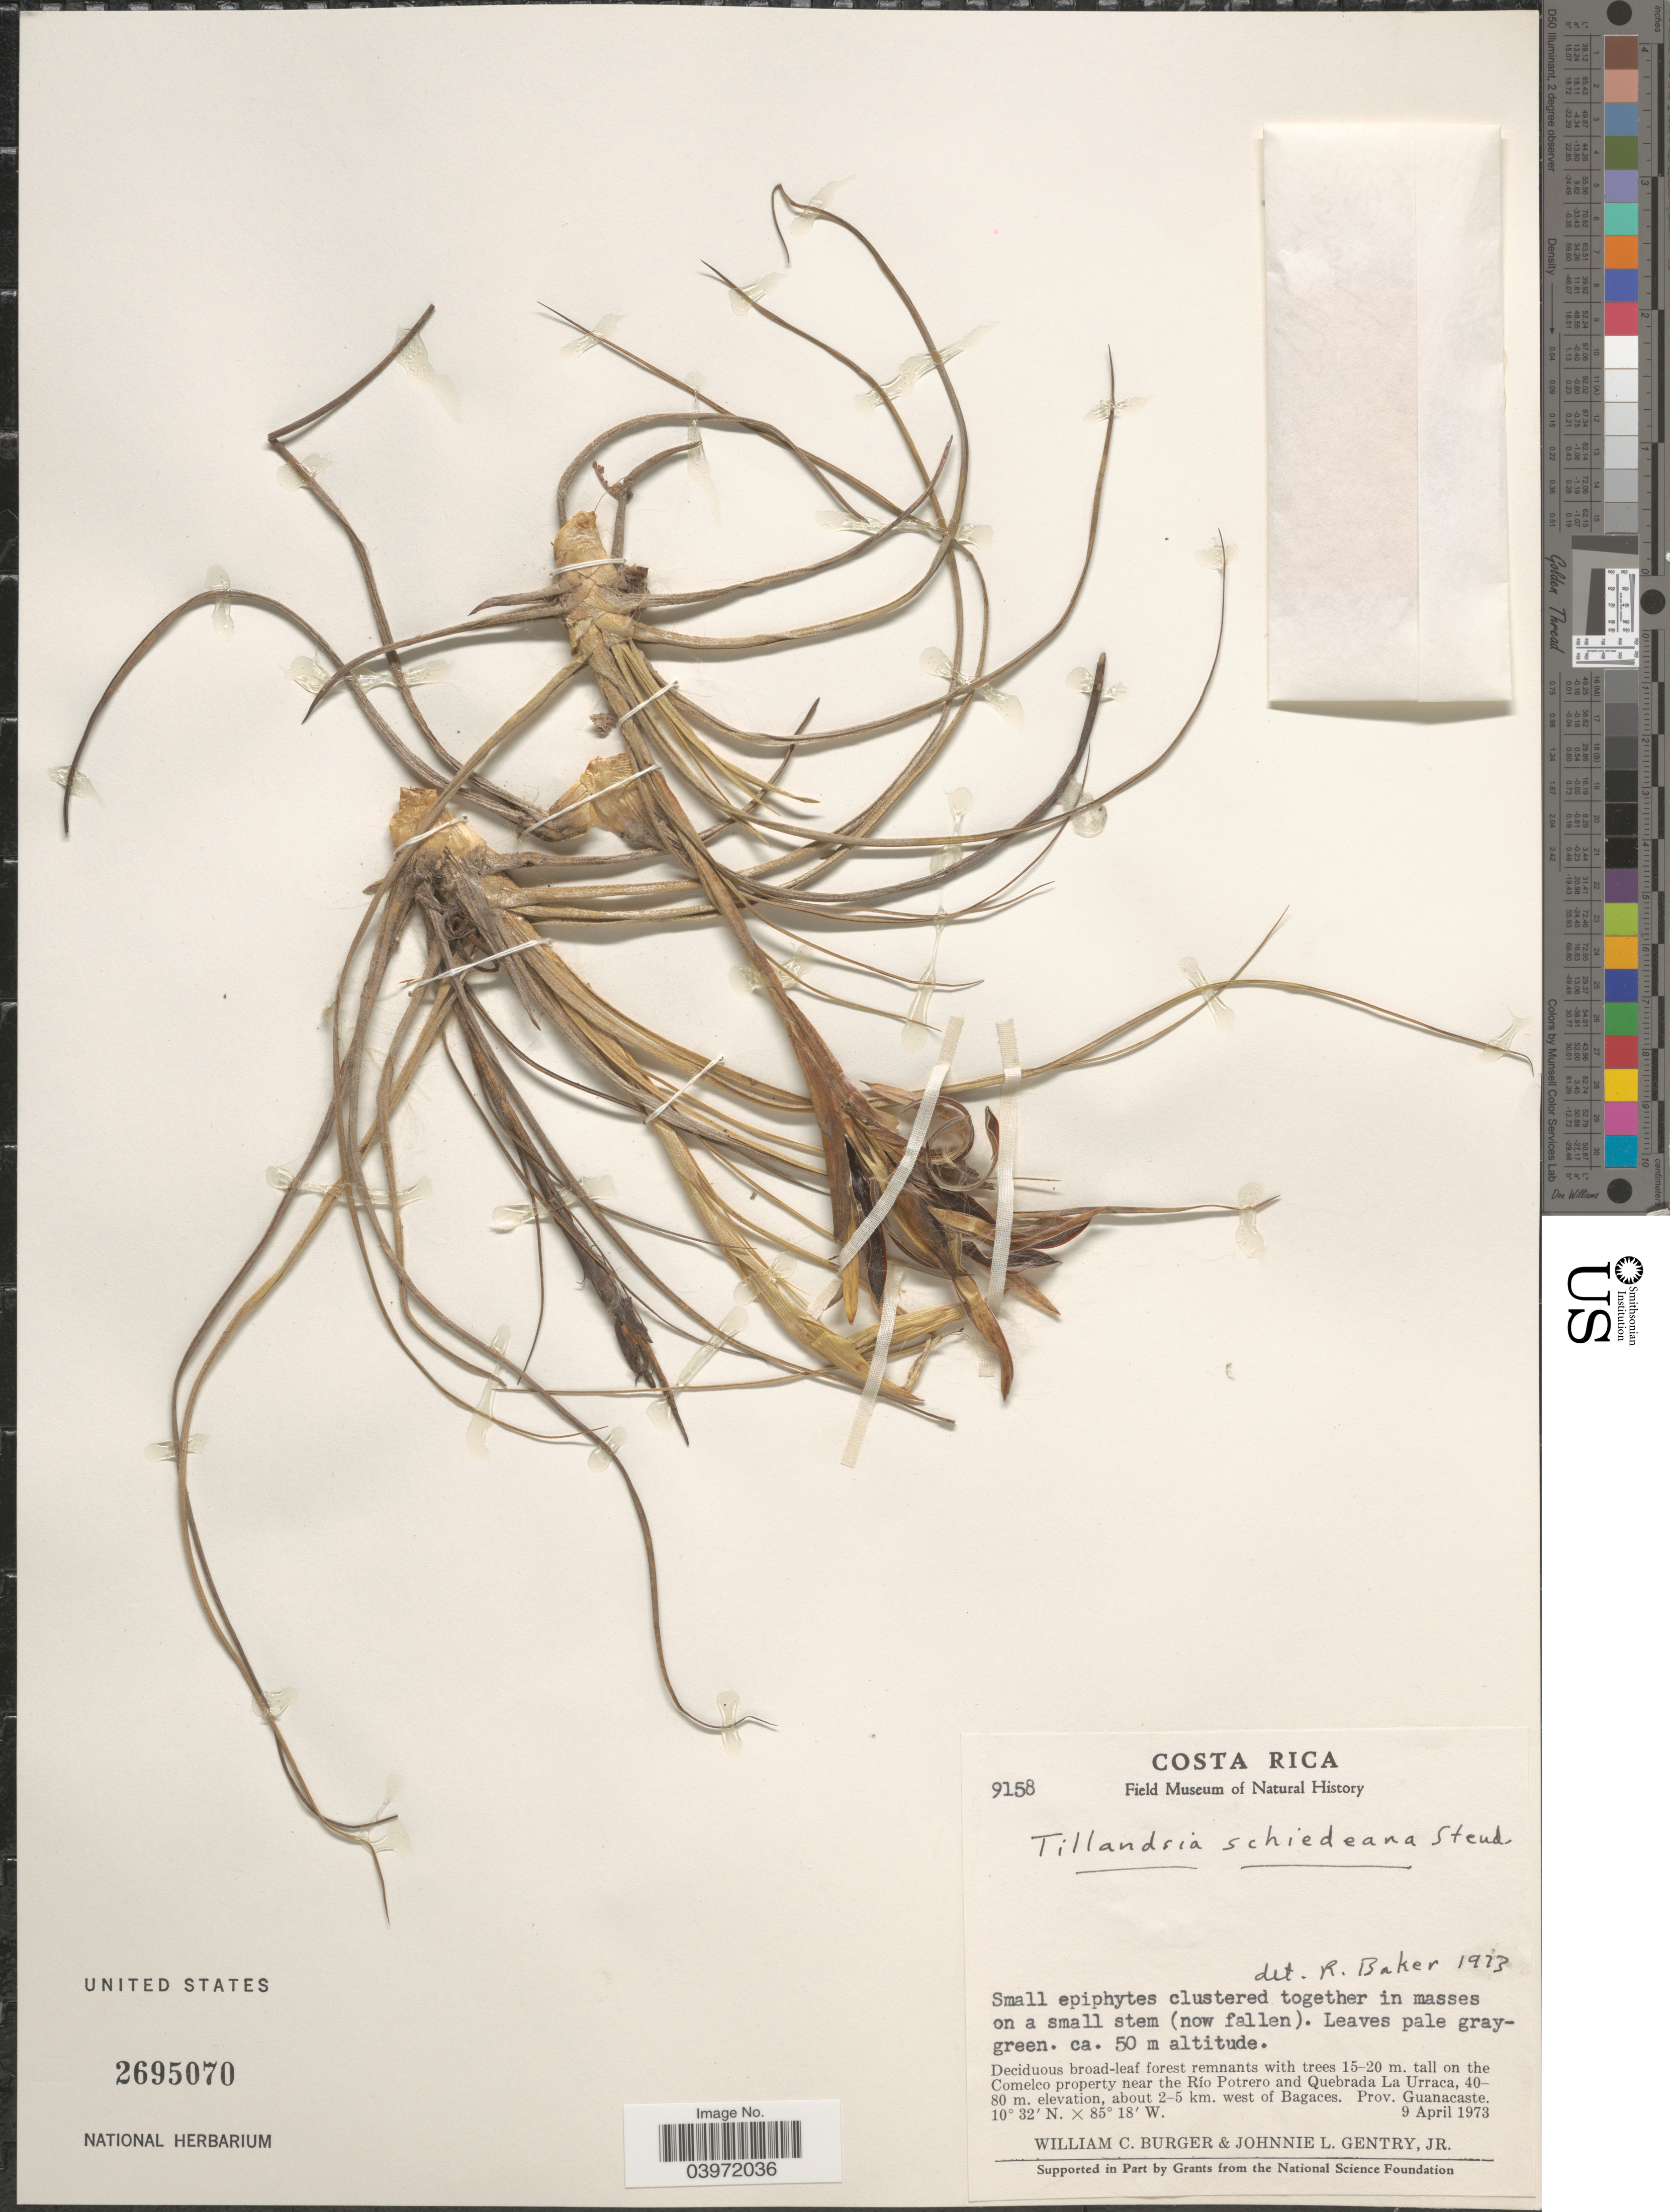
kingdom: Plantae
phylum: Tracheophyta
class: Liliopsida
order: Poales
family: Bromeliaceae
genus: Tillandsia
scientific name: Tillandsia schiedeana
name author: Steud.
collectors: W. Burger & J. L. Gentry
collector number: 9158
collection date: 1973-04-09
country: Costa Rica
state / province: Guanacaste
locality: On the Comelco property near the Río Potrero and Quebrada La Urraca, about 2-5 km. west of Bagaces.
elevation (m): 50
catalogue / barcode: US 2695070